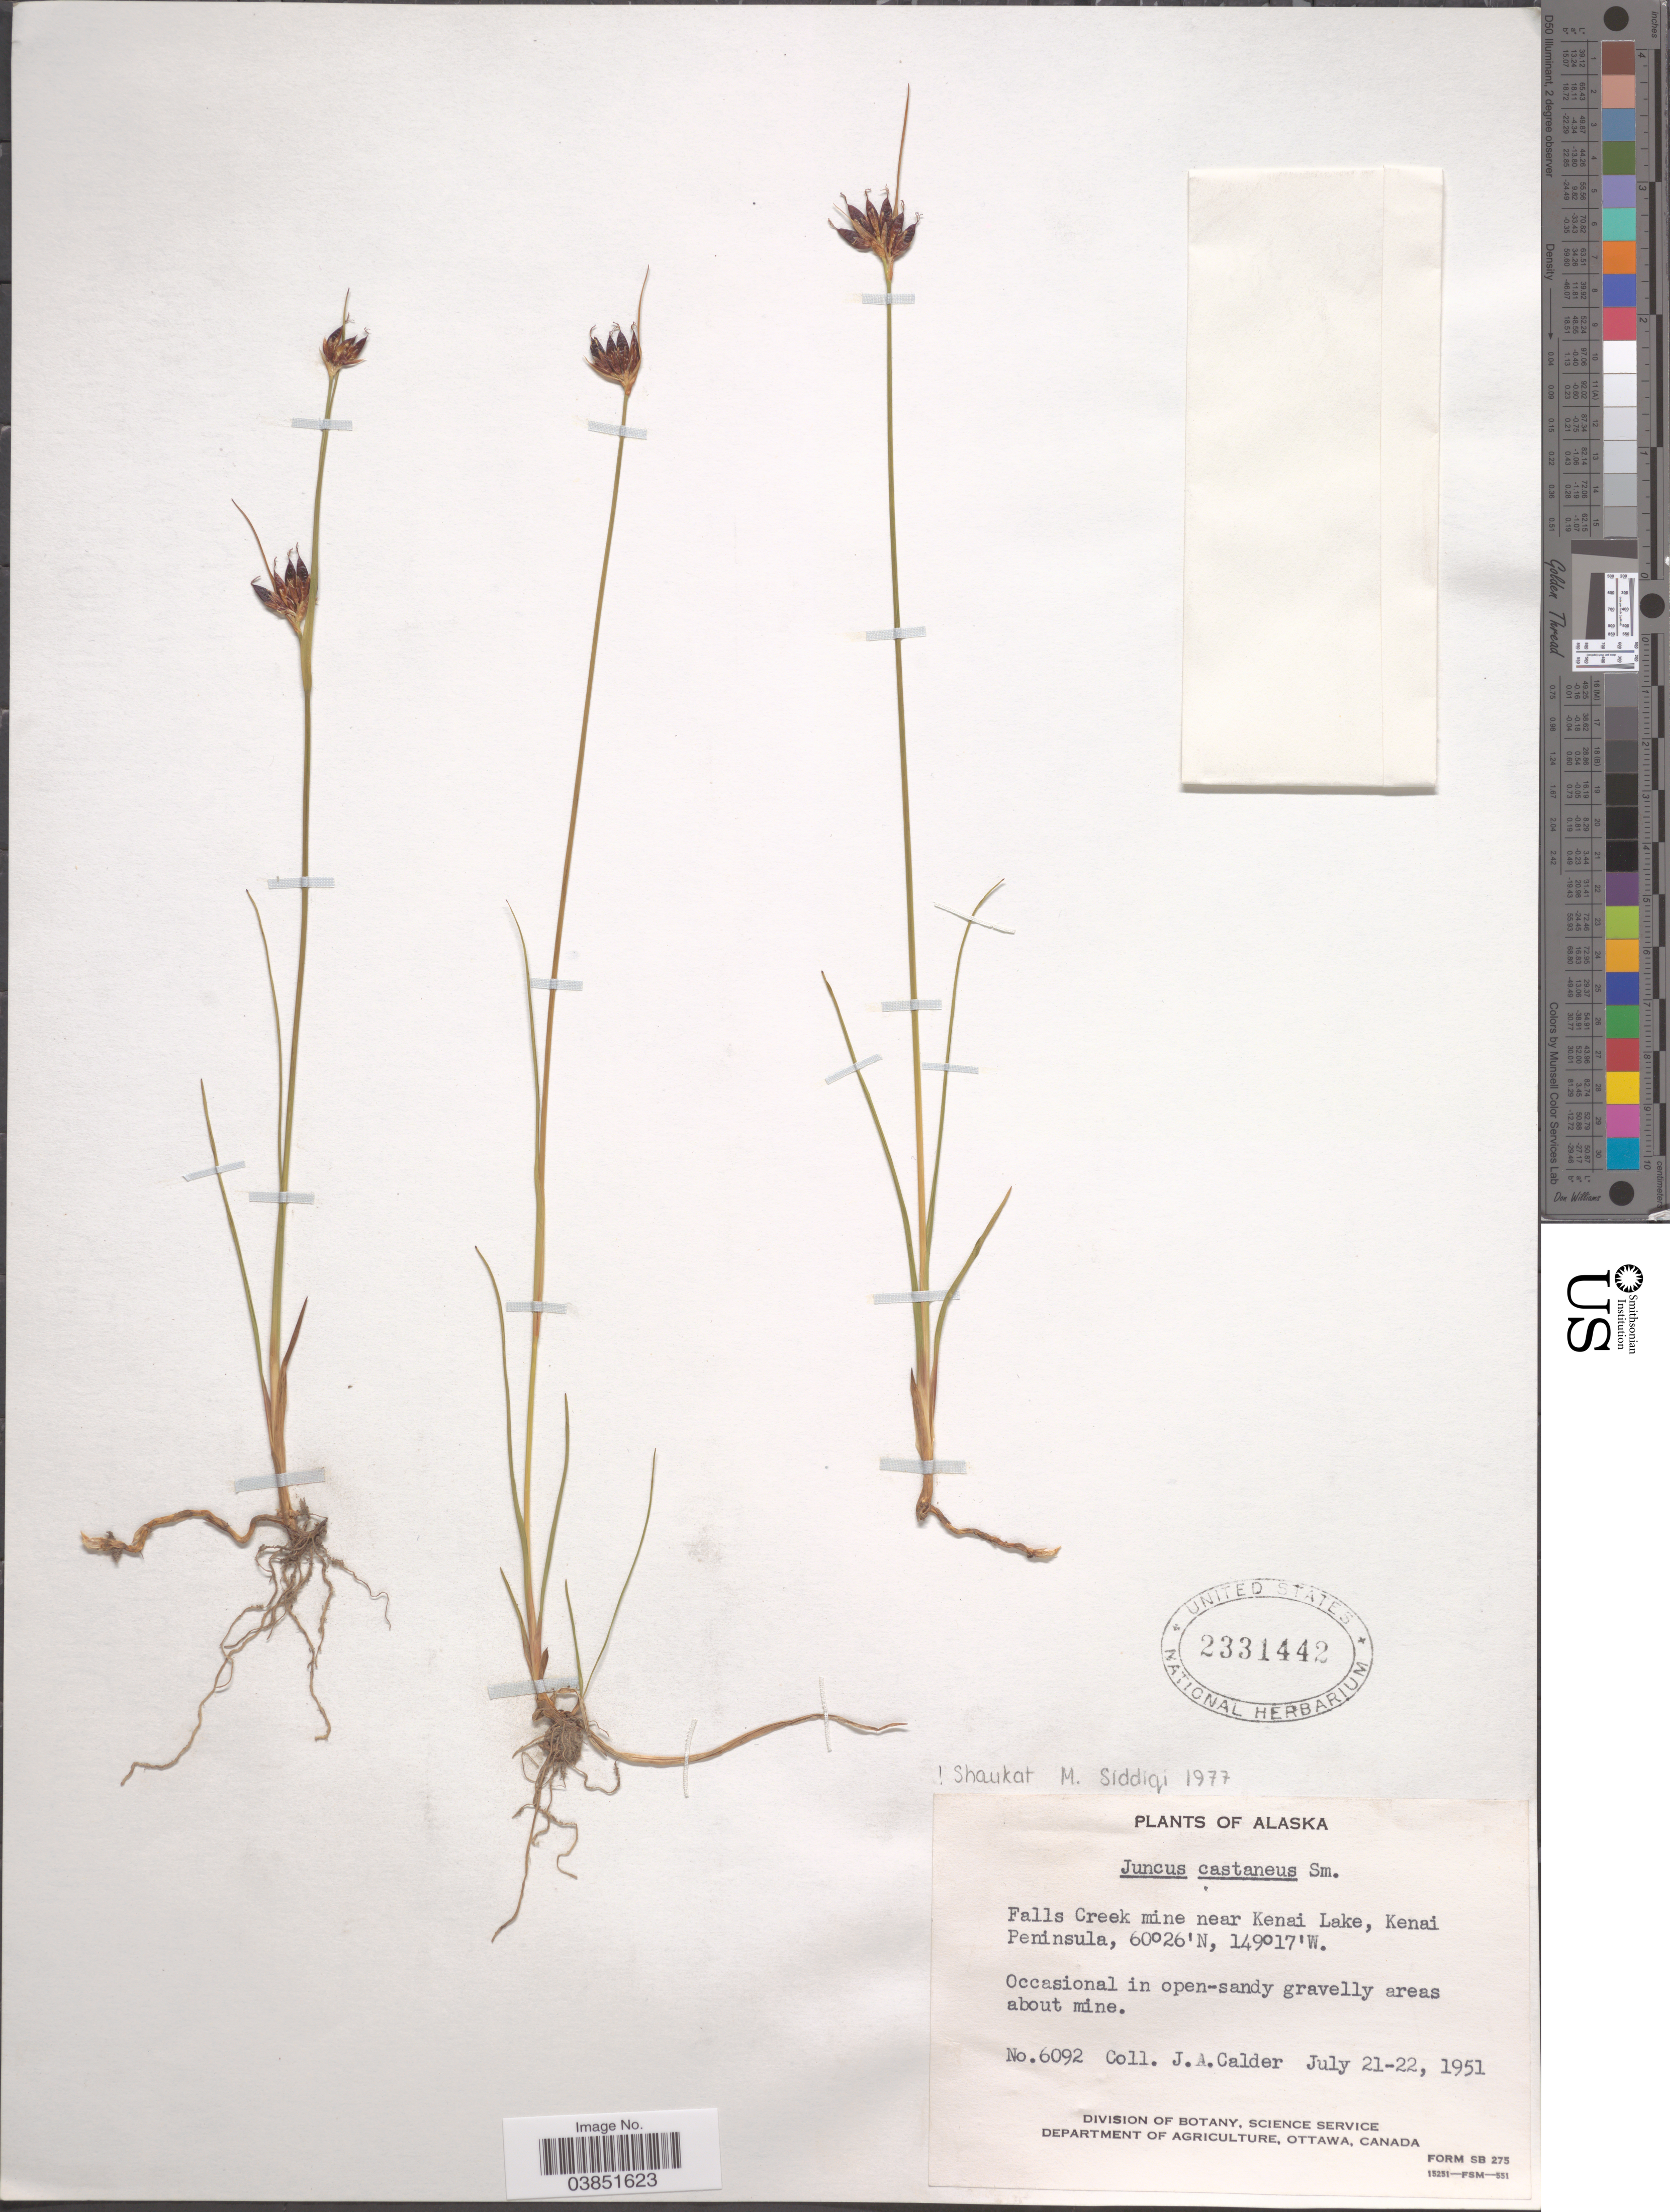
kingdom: Plantae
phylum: Tracheophyta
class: Liliopsida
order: Poales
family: Juncaceae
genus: Juncus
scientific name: Juncus castaneus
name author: Sm.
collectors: J. A. Calder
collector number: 6092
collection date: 1951-07-21/1951-07-22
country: United States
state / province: Alaska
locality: Falls Creek mine near Kenai Lake, Kenai Peninsula. Areas about mine.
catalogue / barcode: US 2331442